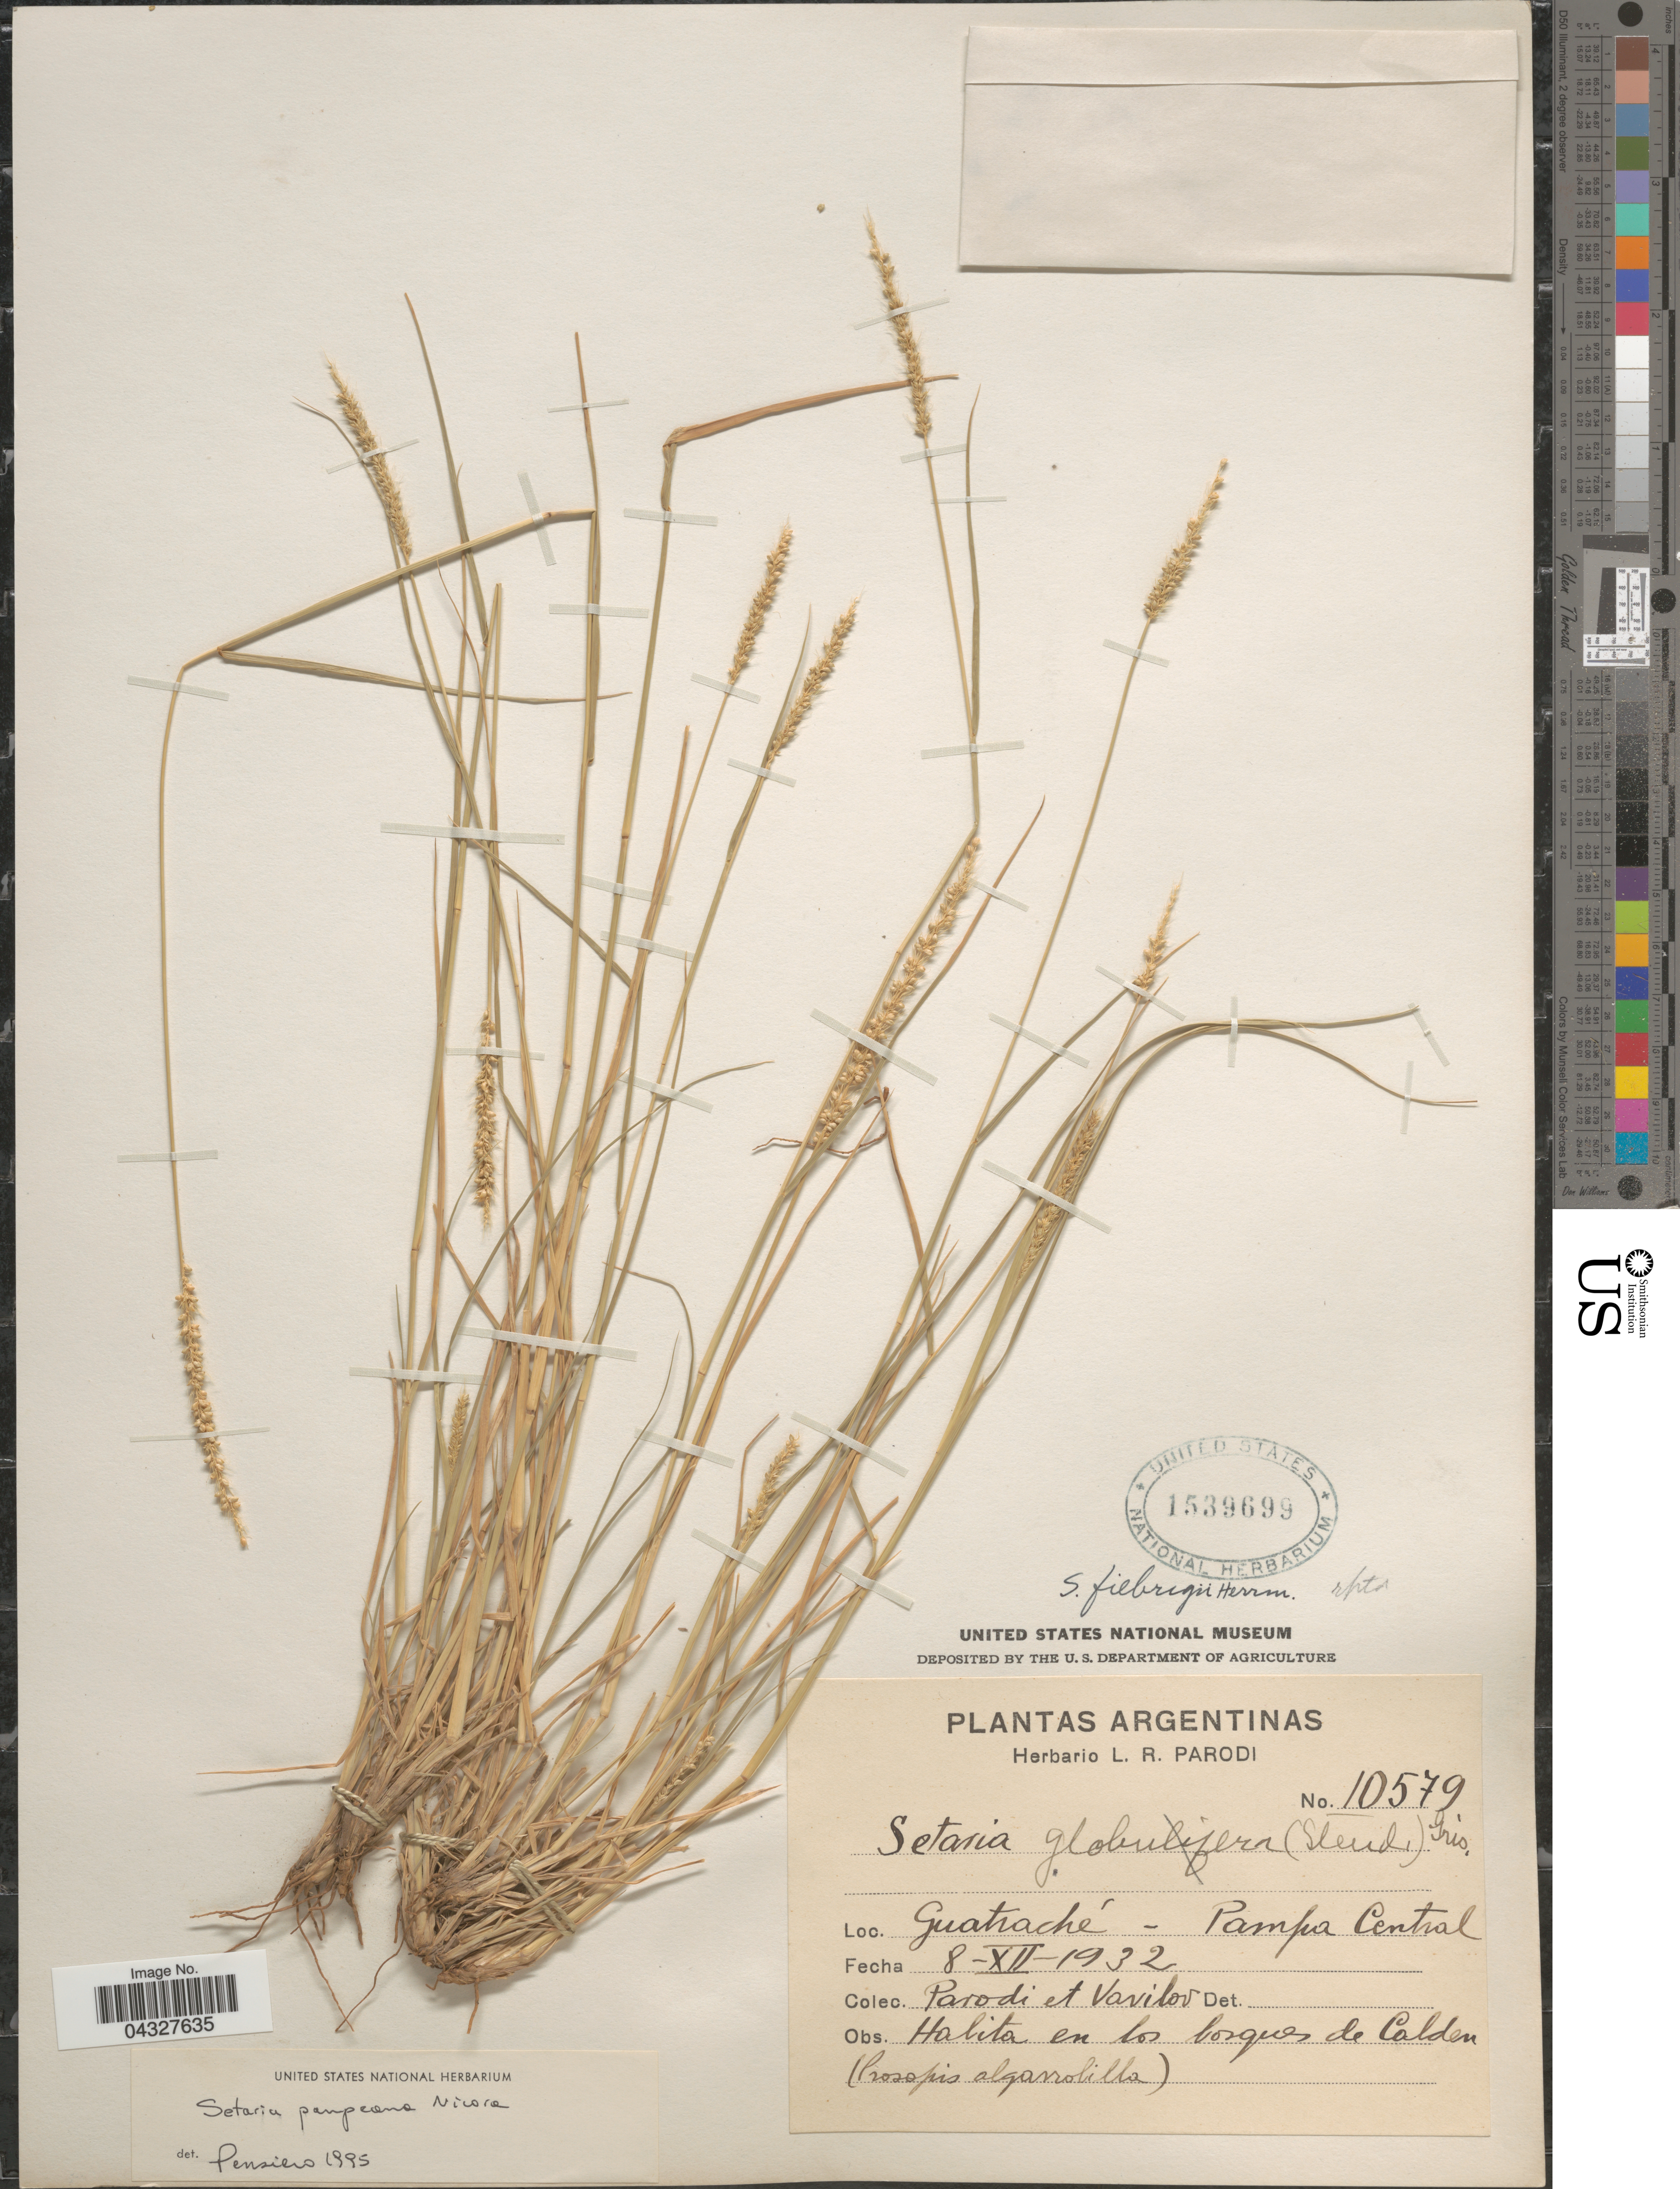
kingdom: Plantae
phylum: Tracheophyta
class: Liliopsida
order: Poales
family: Poaceae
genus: Setaria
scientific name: Setaria pampeana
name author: Parodi ex Nicora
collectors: L. R. Parodi & Vavilov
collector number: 10579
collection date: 1932-12-08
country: Argentina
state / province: La Pampa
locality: Guatraché - Pampa Central.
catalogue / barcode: US 1539699